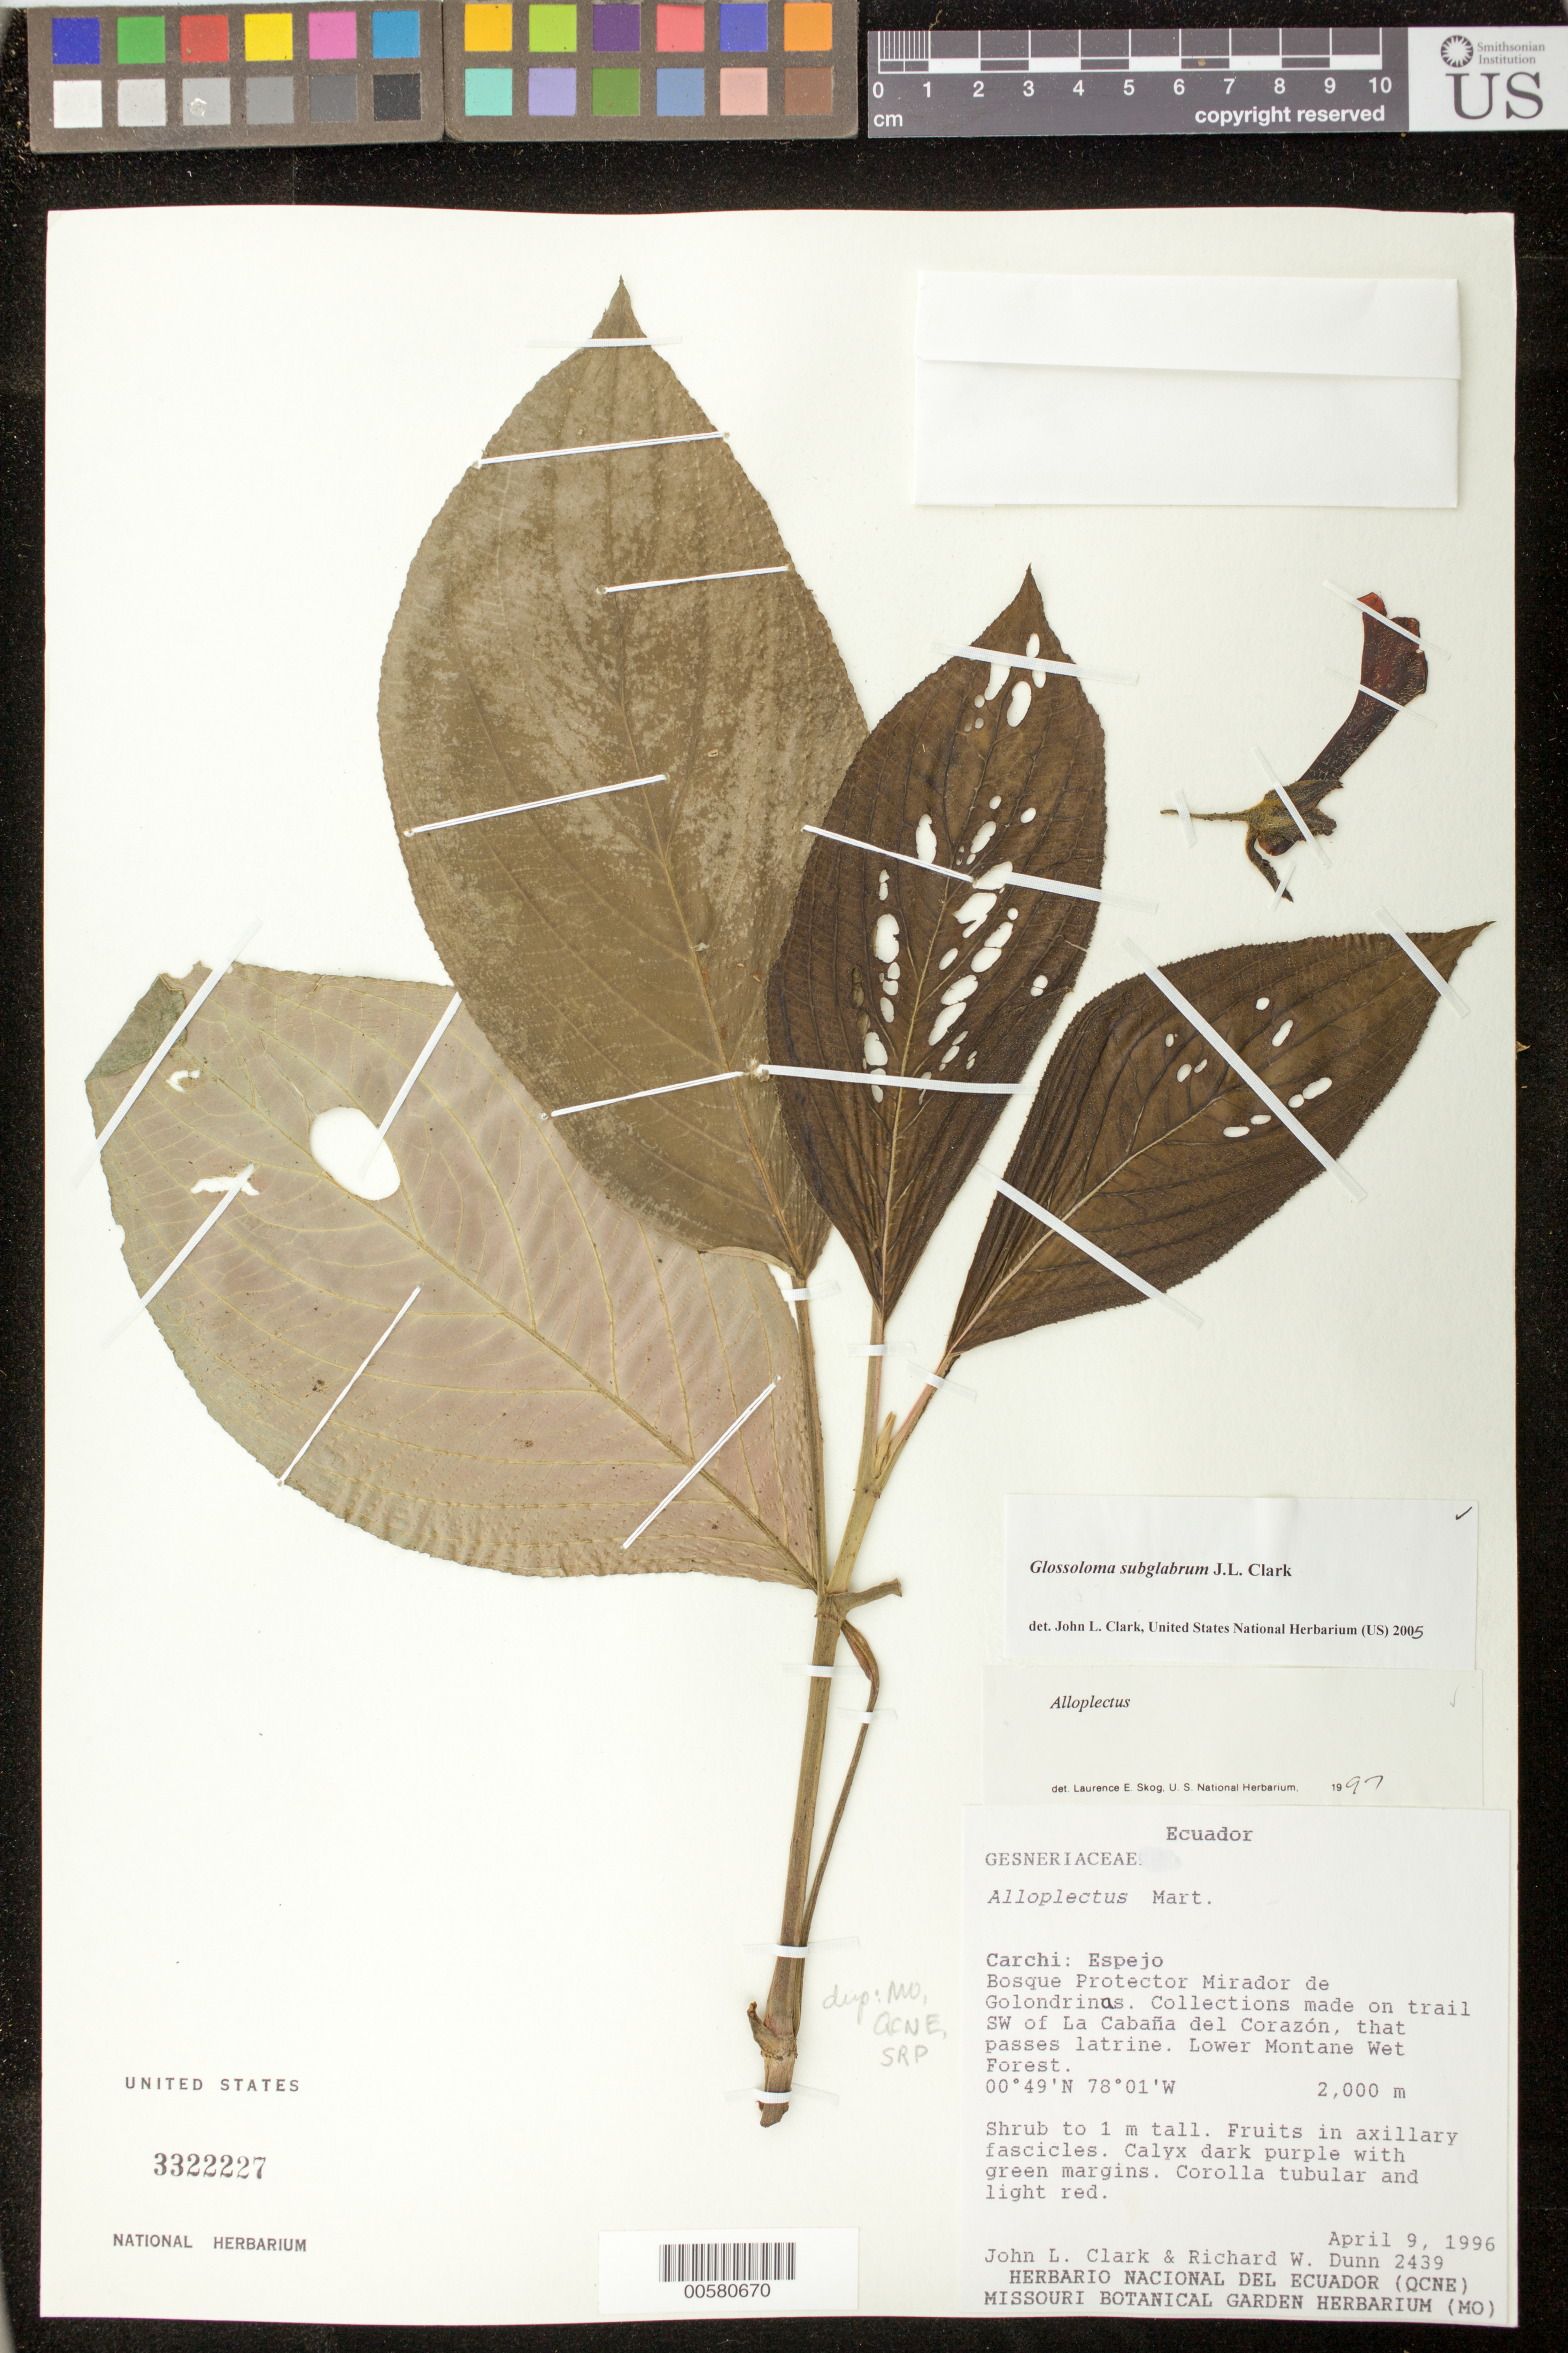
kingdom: Plantae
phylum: Tracheophyta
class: Magnoliopsida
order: Lamiales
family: Gesneriaceae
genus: Glossoloma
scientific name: Glossoloma subglabrum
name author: J.L. Clark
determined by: Clark, J. L., (SEL), The Marie Selby Botanical Garden (UNITED STATES)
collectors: J. L. Clark & R. Dunn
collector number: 2439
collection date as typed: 09 Apr 1996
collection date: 1996-04-09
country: Ecuador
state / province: Carchi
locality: Espejo; Bosque Protector Mirador de Golondrinas; trail SW of La Cabaña del Corazón, that passes latrine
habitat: Lower montane wet forest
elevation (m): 2000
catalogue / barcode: US 3322227